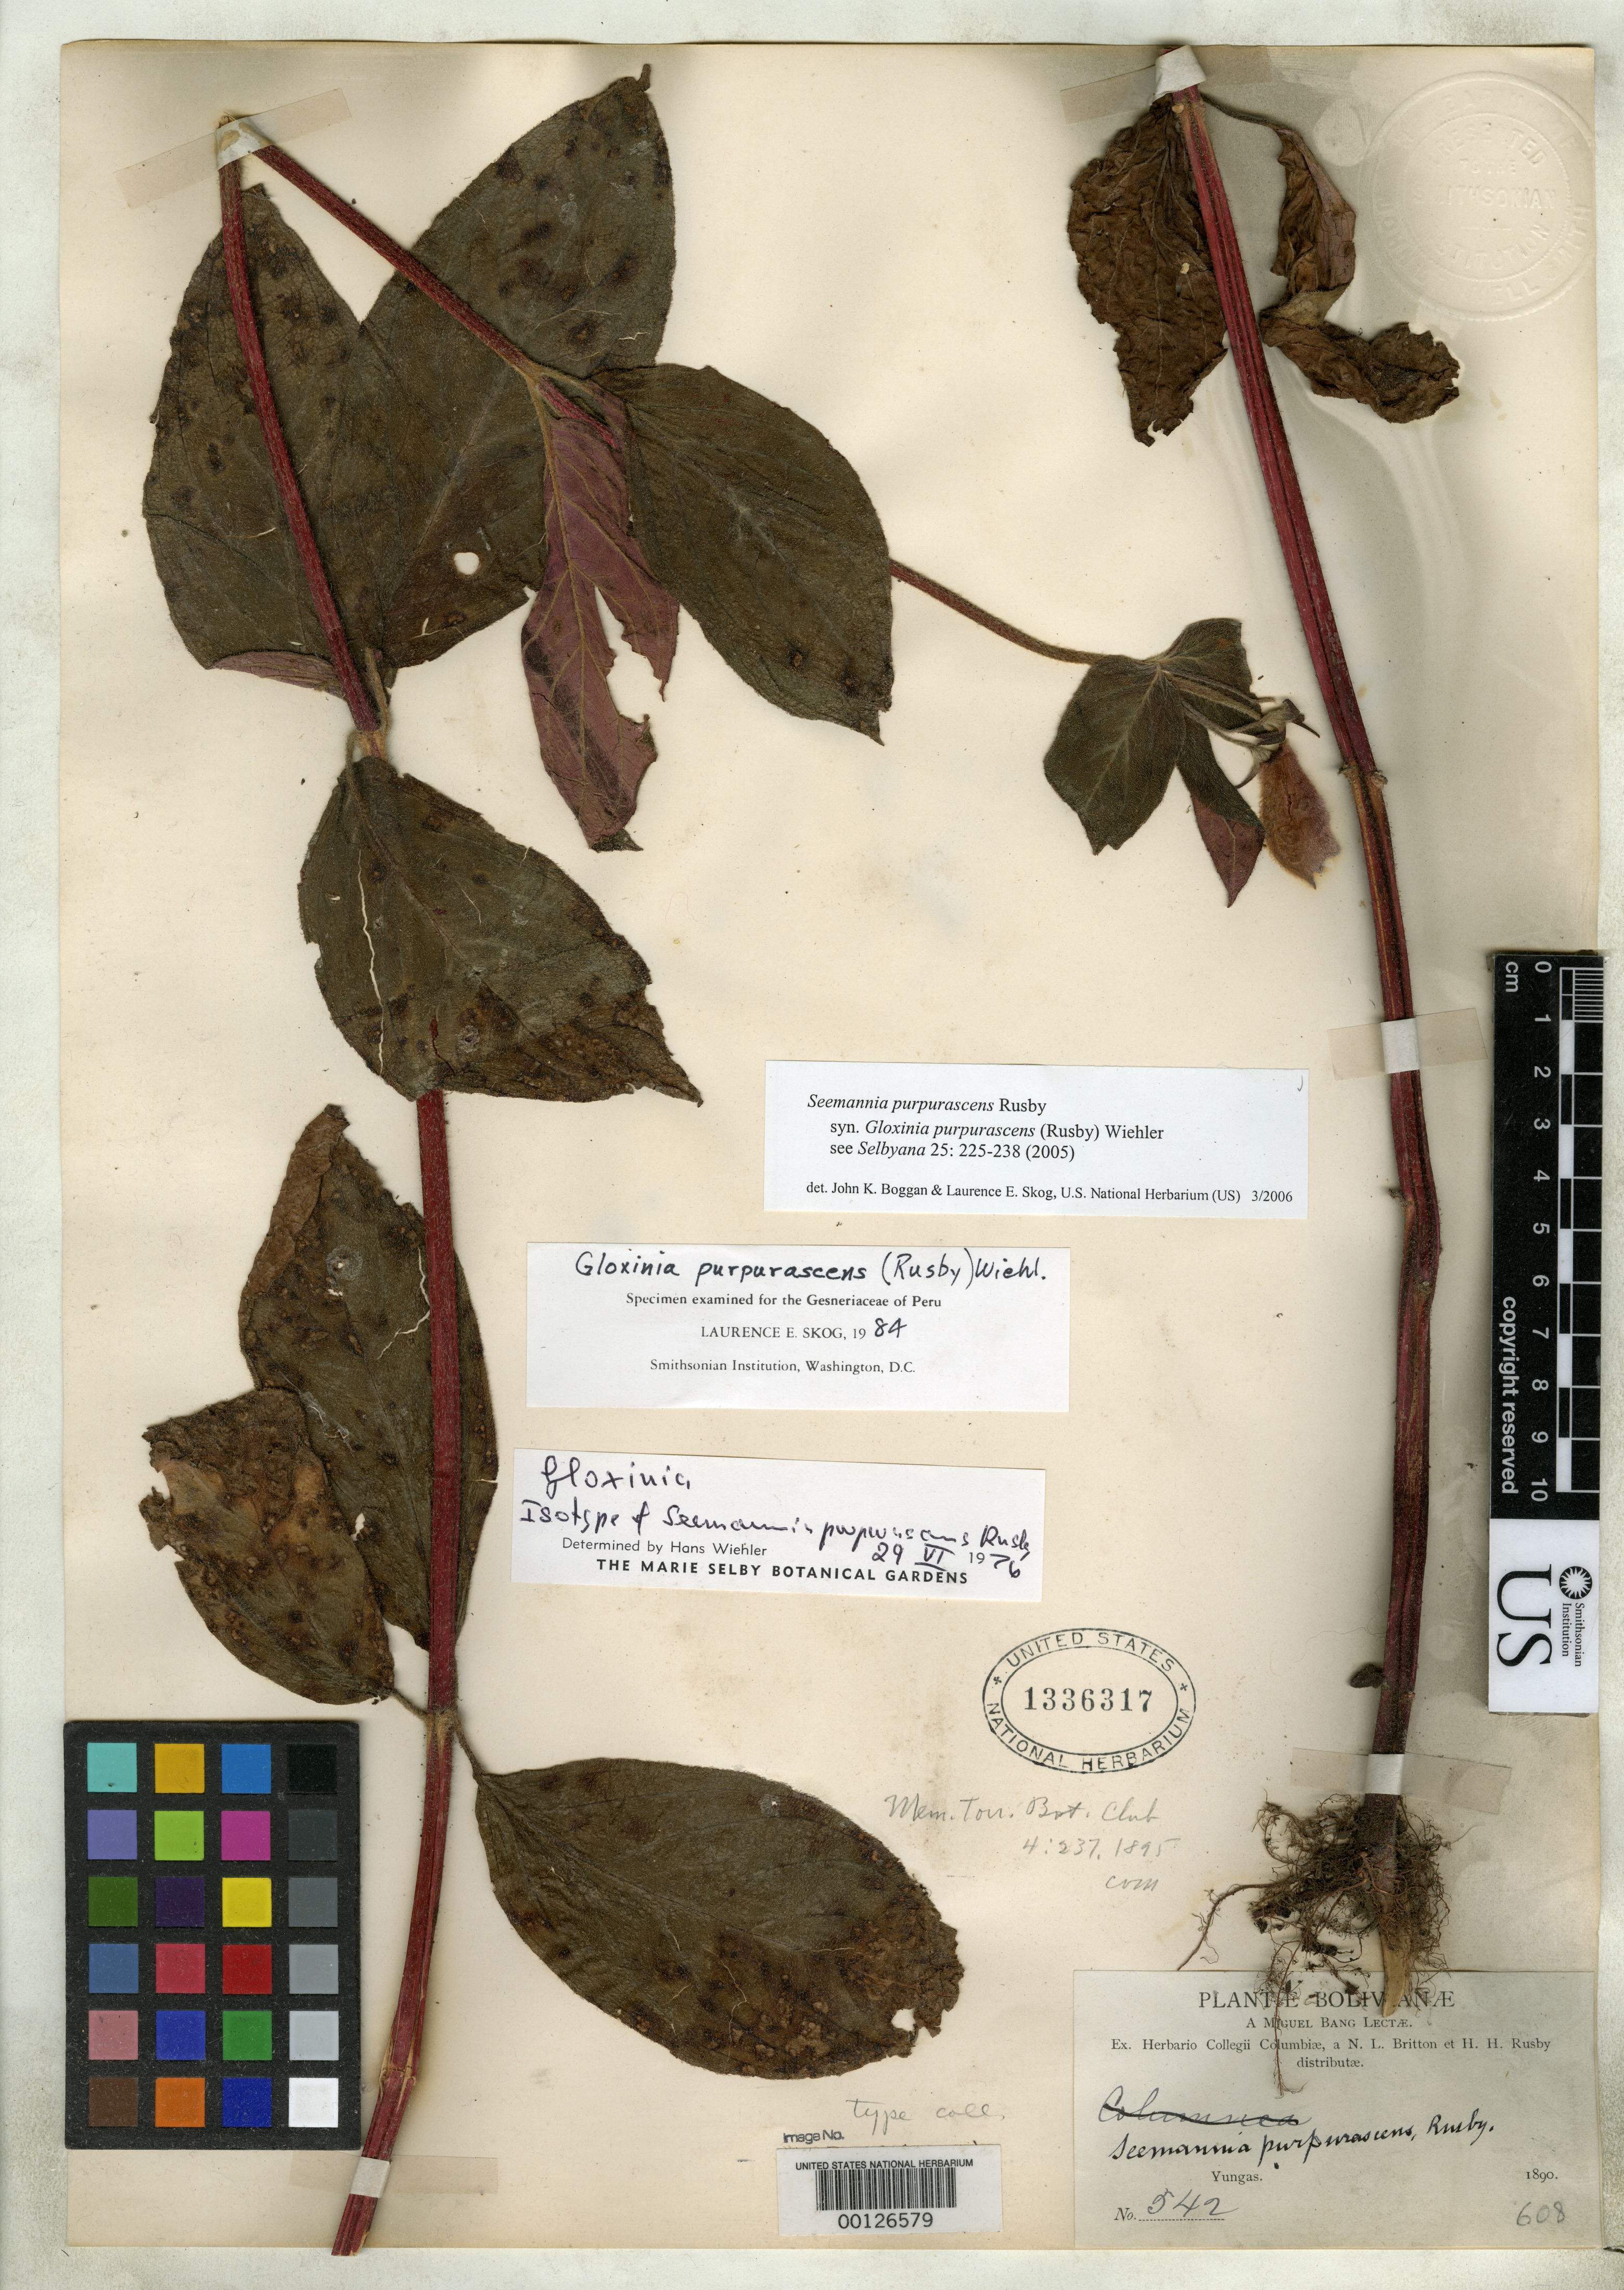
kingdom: Plantae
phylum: Tracheophyta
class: Magnoliopsida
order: Lamiales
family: Gesneriaceae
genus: Seemannia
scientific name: Seemannia purpurascens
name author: Rusby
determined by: Boggan, J. K.; Skog, L. E.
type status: Isotype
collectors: M. Bang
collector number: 542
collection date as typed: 1890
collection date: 1890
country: Bolivia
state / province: La Paz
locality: Yungas.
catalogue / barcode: US 1336317